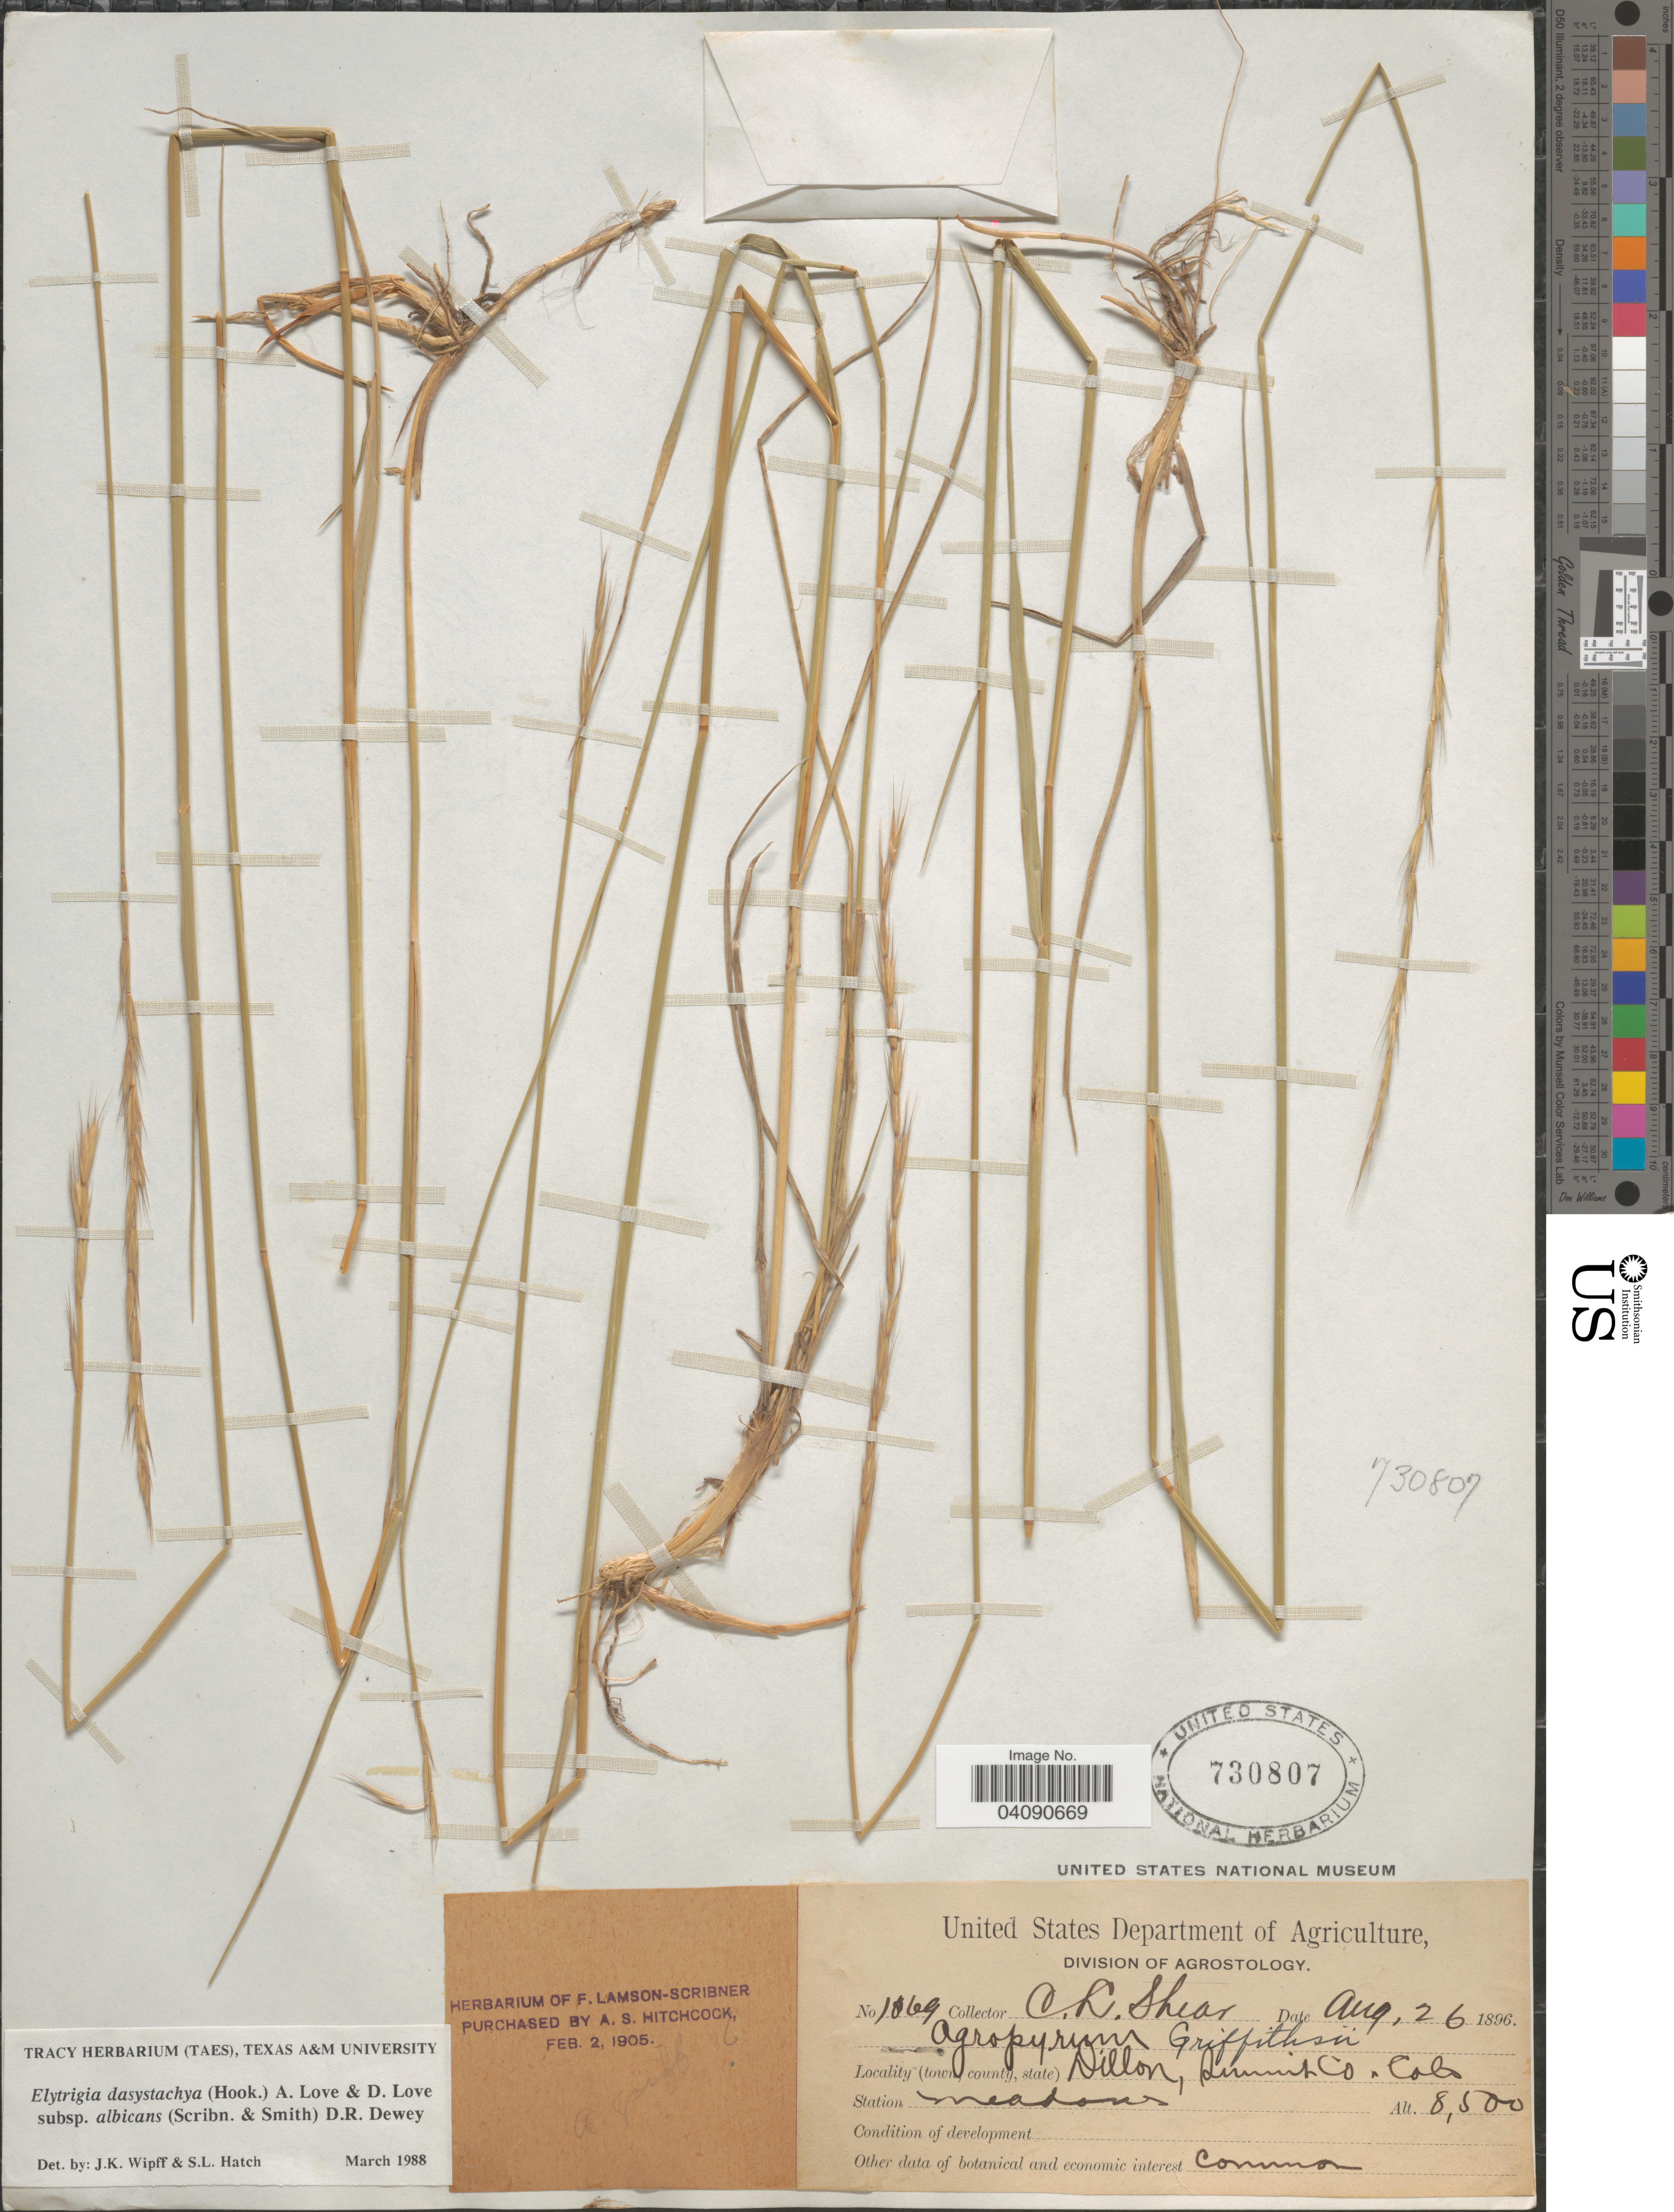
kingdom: Plantae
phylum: Tracheophyta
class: Liliopsida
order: Poales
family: Poaceae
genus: Elymus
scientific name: Elymus albicans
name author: (Scribn. & J.G. Sm.) Á. Löve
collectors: C. L. Shear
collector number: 1869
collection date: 1896-08-26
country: United States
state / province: Colorado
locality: Dillon, Summit Co.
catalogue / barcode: US 730807